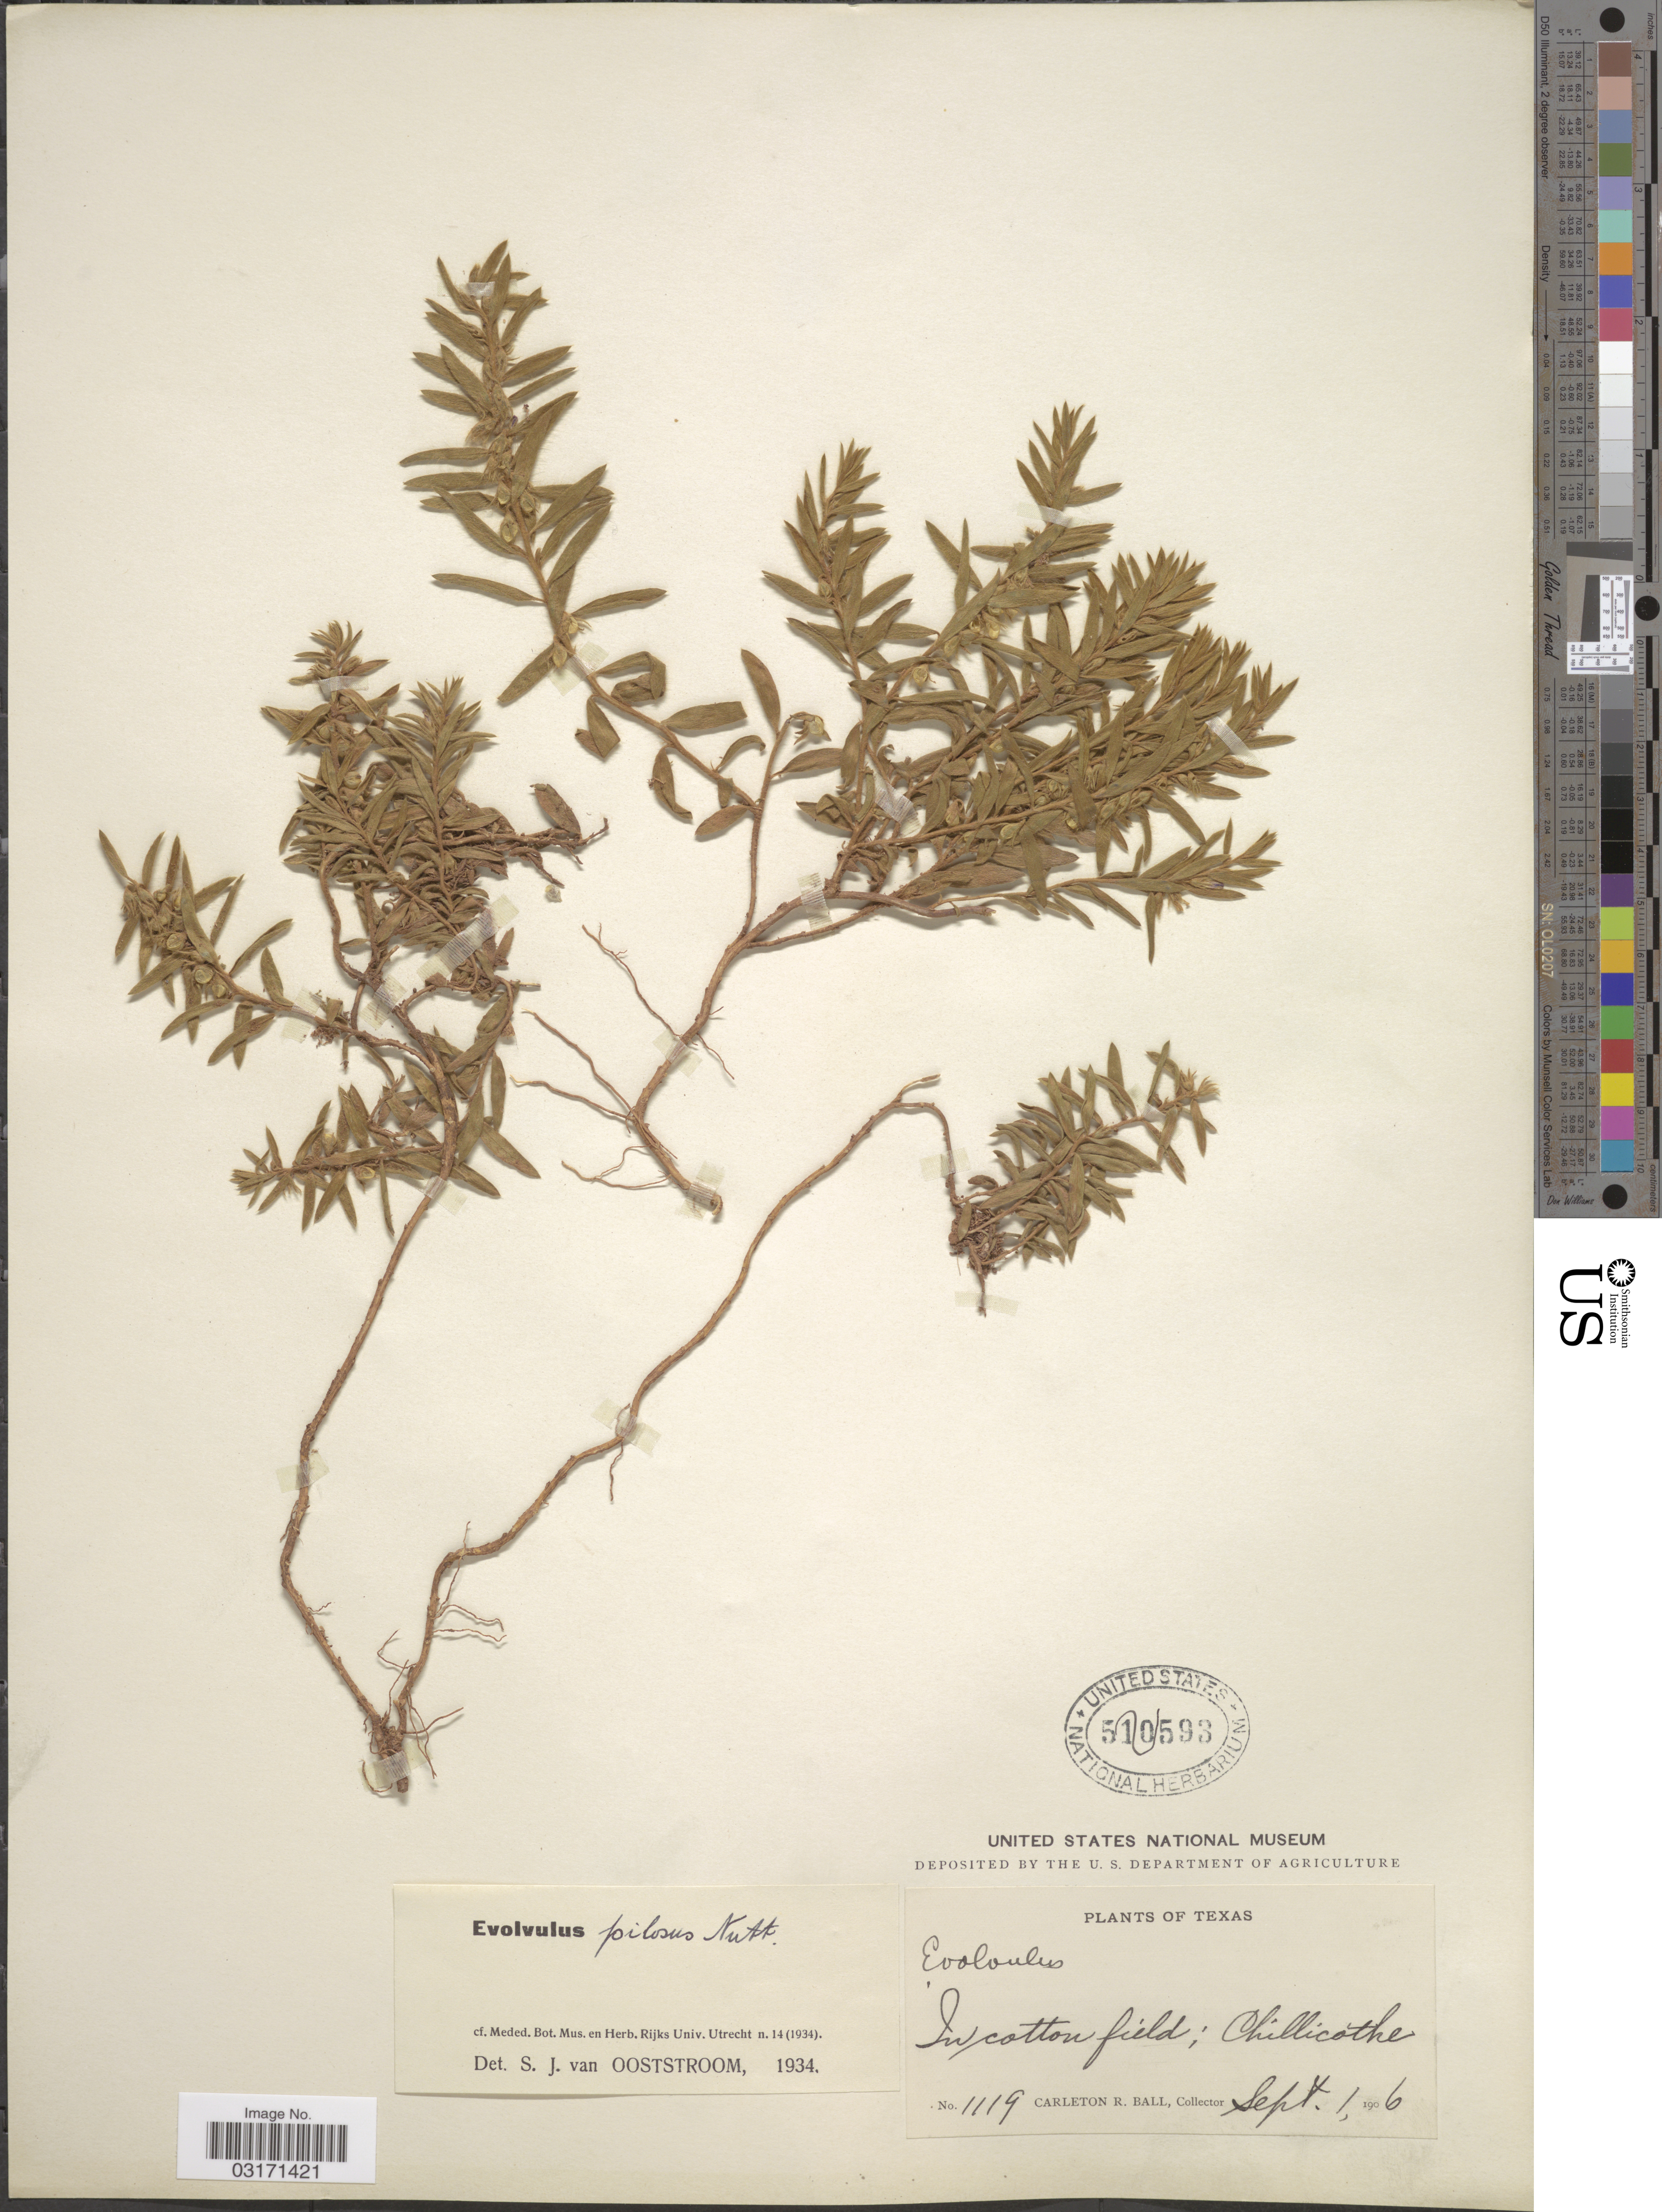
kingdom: Plantae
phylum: Tracheophyta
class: Magnoliopsida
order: Solanales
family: Convolvulaceae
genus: Evolvulus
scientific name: Evolvulus pilosus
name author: Roxb.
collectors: C. R. Ball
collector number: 1119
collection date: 1906-09-01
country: United States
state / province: Texas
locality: In cotton field; Chillicothe.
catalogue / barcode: US 510593